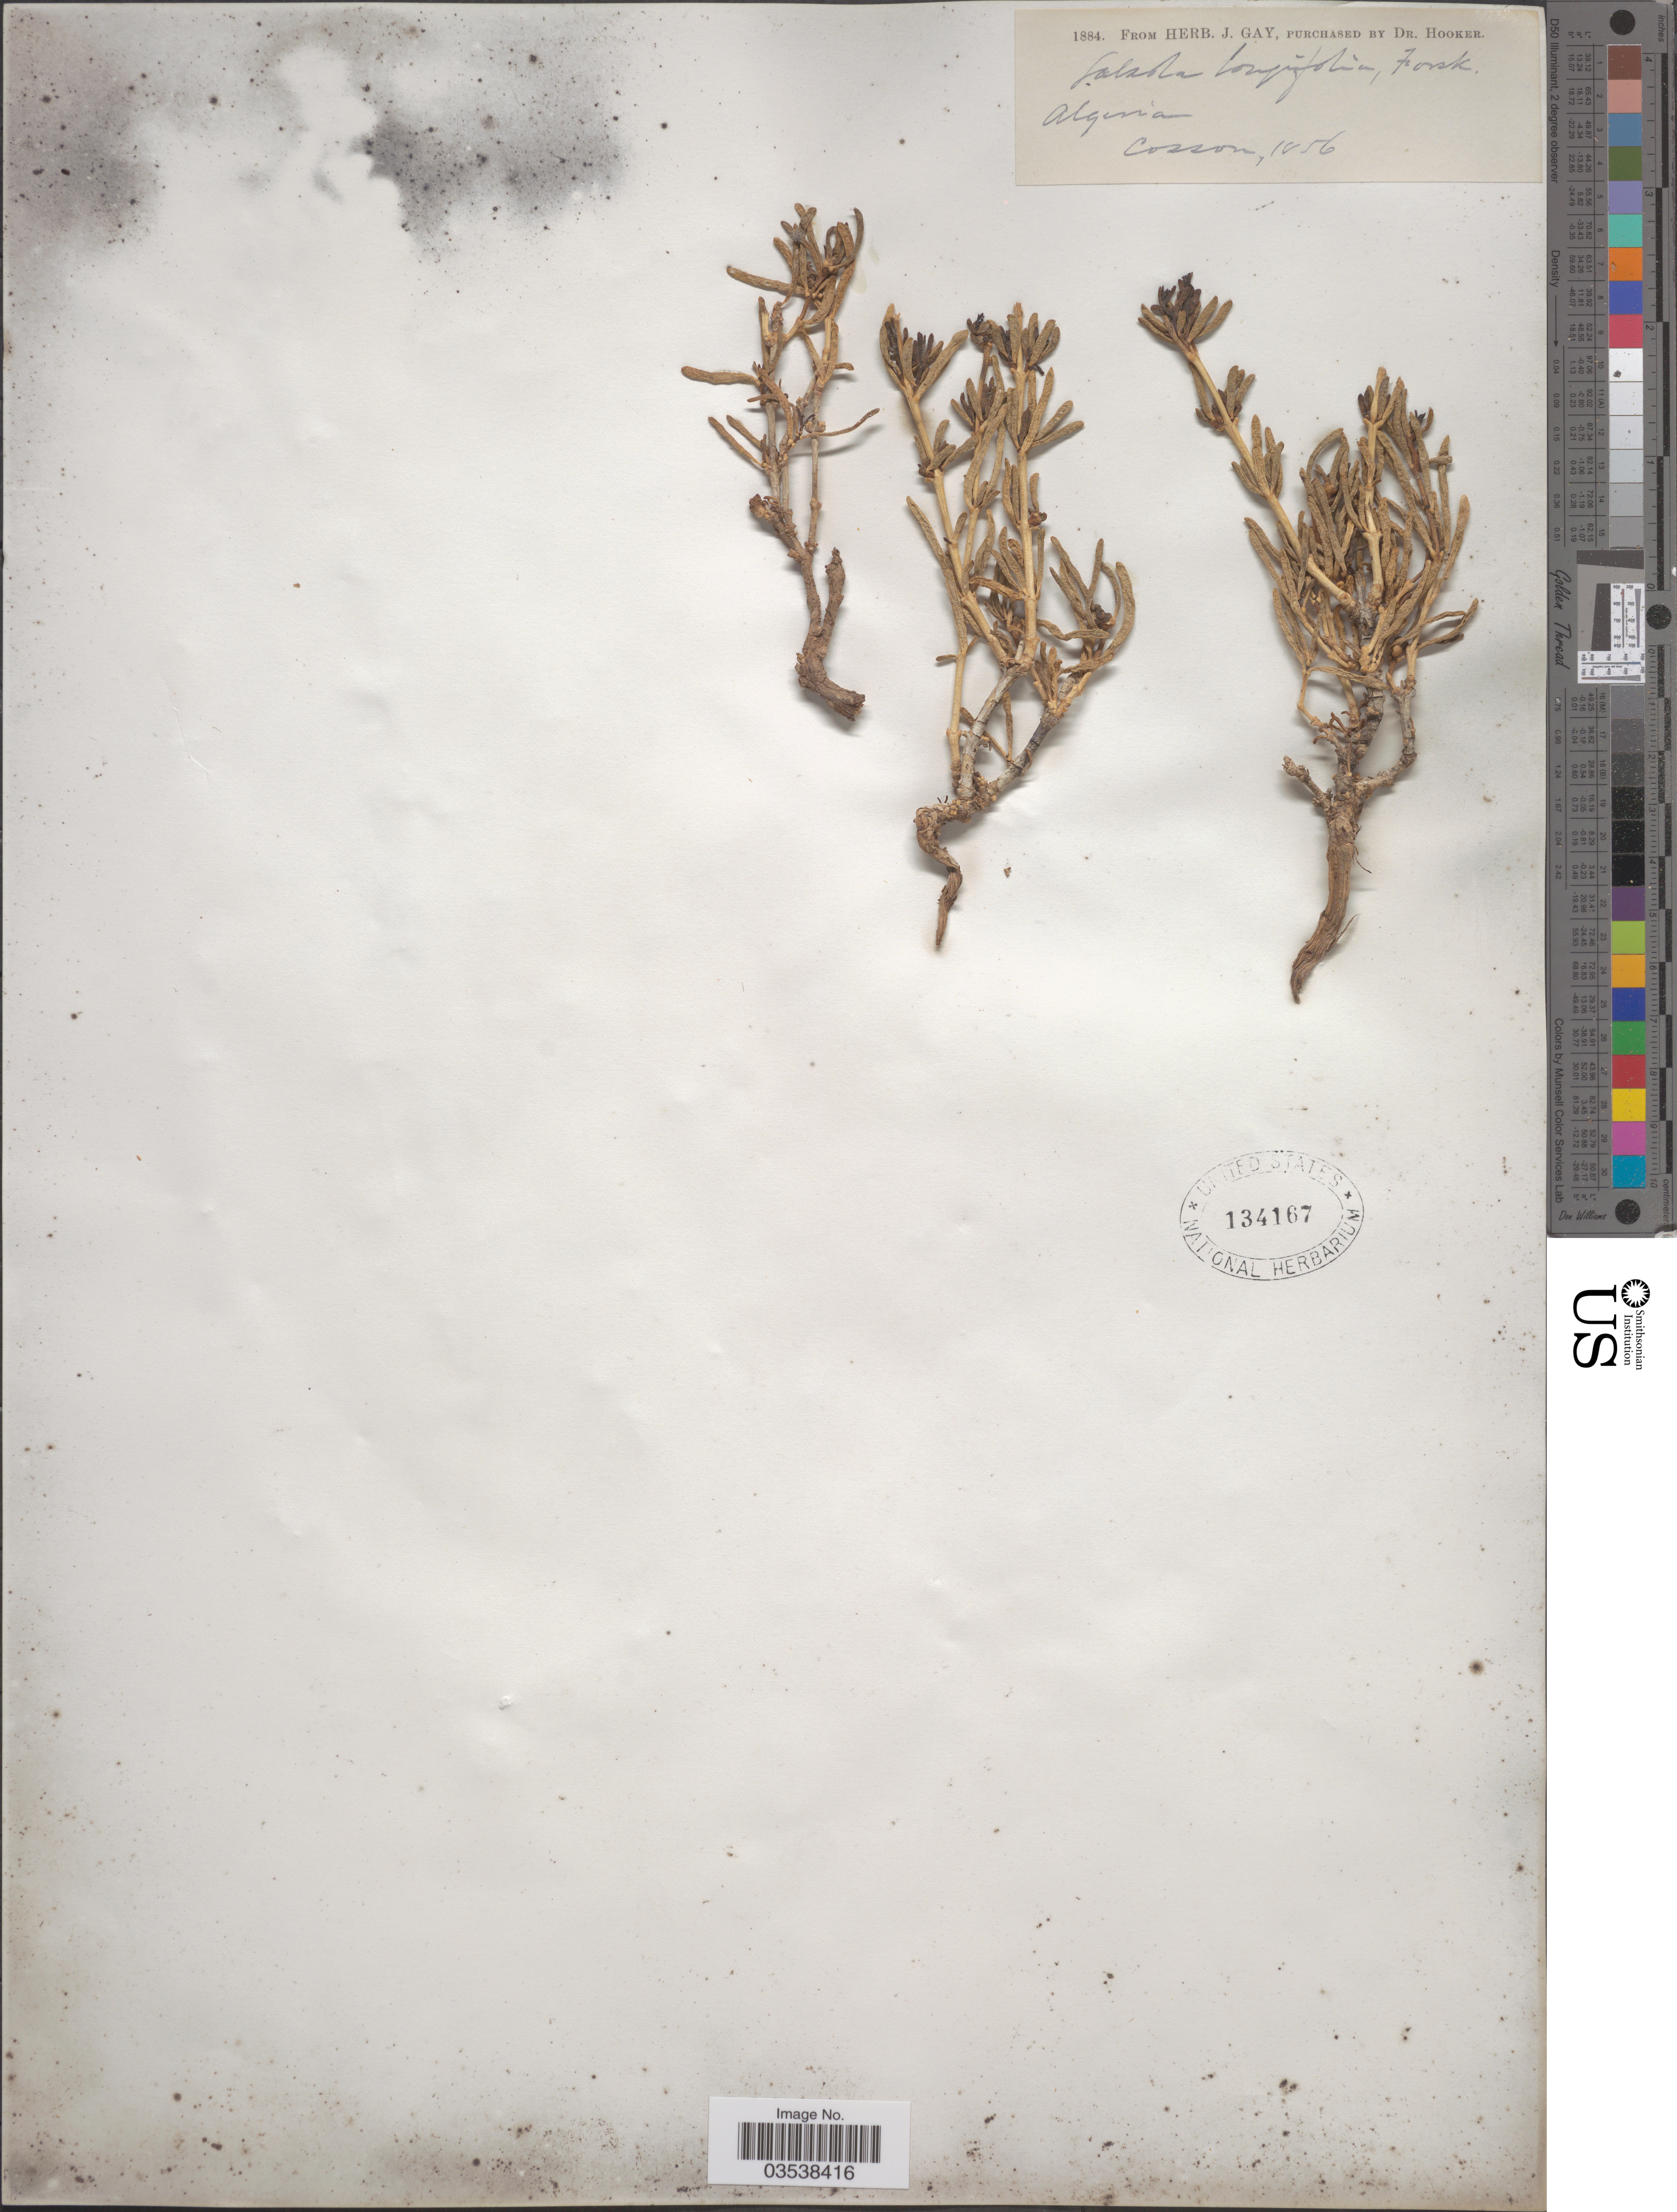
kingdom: Plantae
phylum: Tracheophyta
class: Magnoliopsida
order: Caryophyllales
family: Amaranthaceae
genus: Soda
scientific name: Soda zygophylla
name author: (Batt.) Akhani & Sukhor.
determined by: Strong, Mark T., (BOT), Smithsonian Institution - National Museum of Natural History (UNITED STATES)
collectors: -. Cosson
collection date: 1856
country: Algeria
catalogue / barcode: US 134167